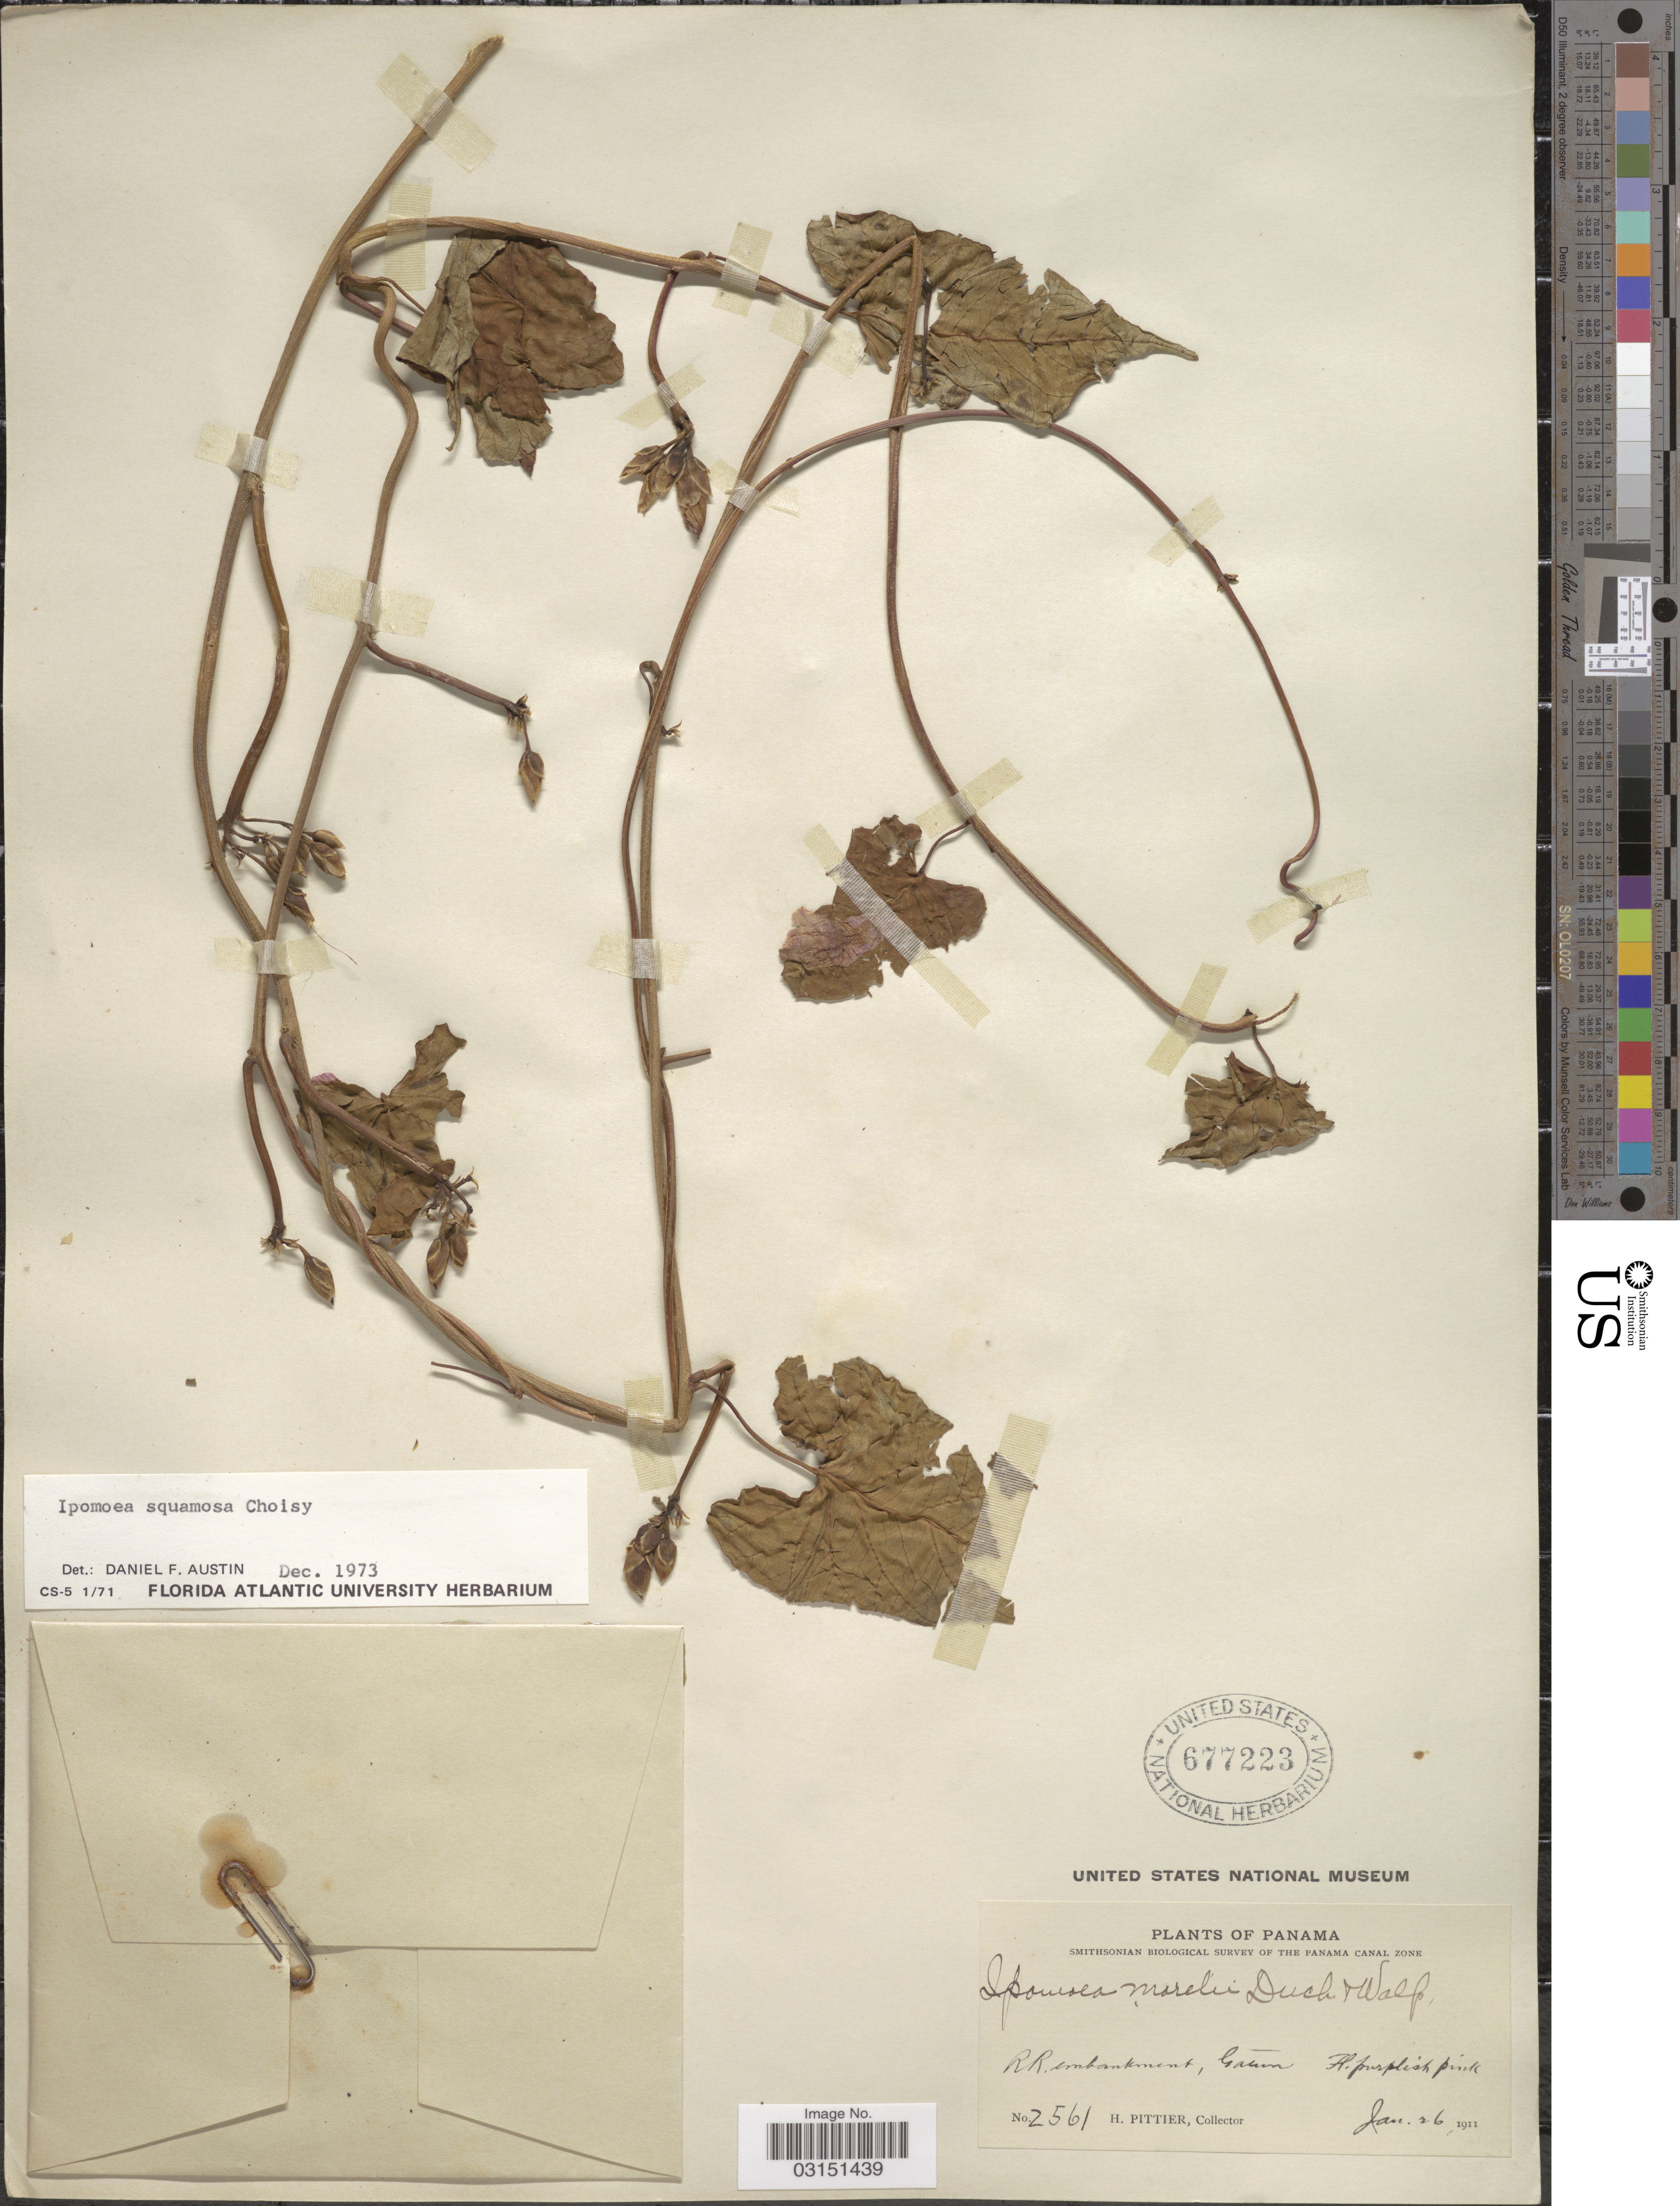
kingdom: Plantae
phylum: Tracheophyta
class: Magnoliopsida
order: Solanales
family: Convolvulaceae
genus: Ipomoea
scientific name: Ipomoea squamosa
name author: Choisy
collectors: H. F. Pittier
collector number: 2561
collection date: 1911-01-26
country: Panama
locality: R. r. embankment, Gatun.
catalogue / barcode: US 677223